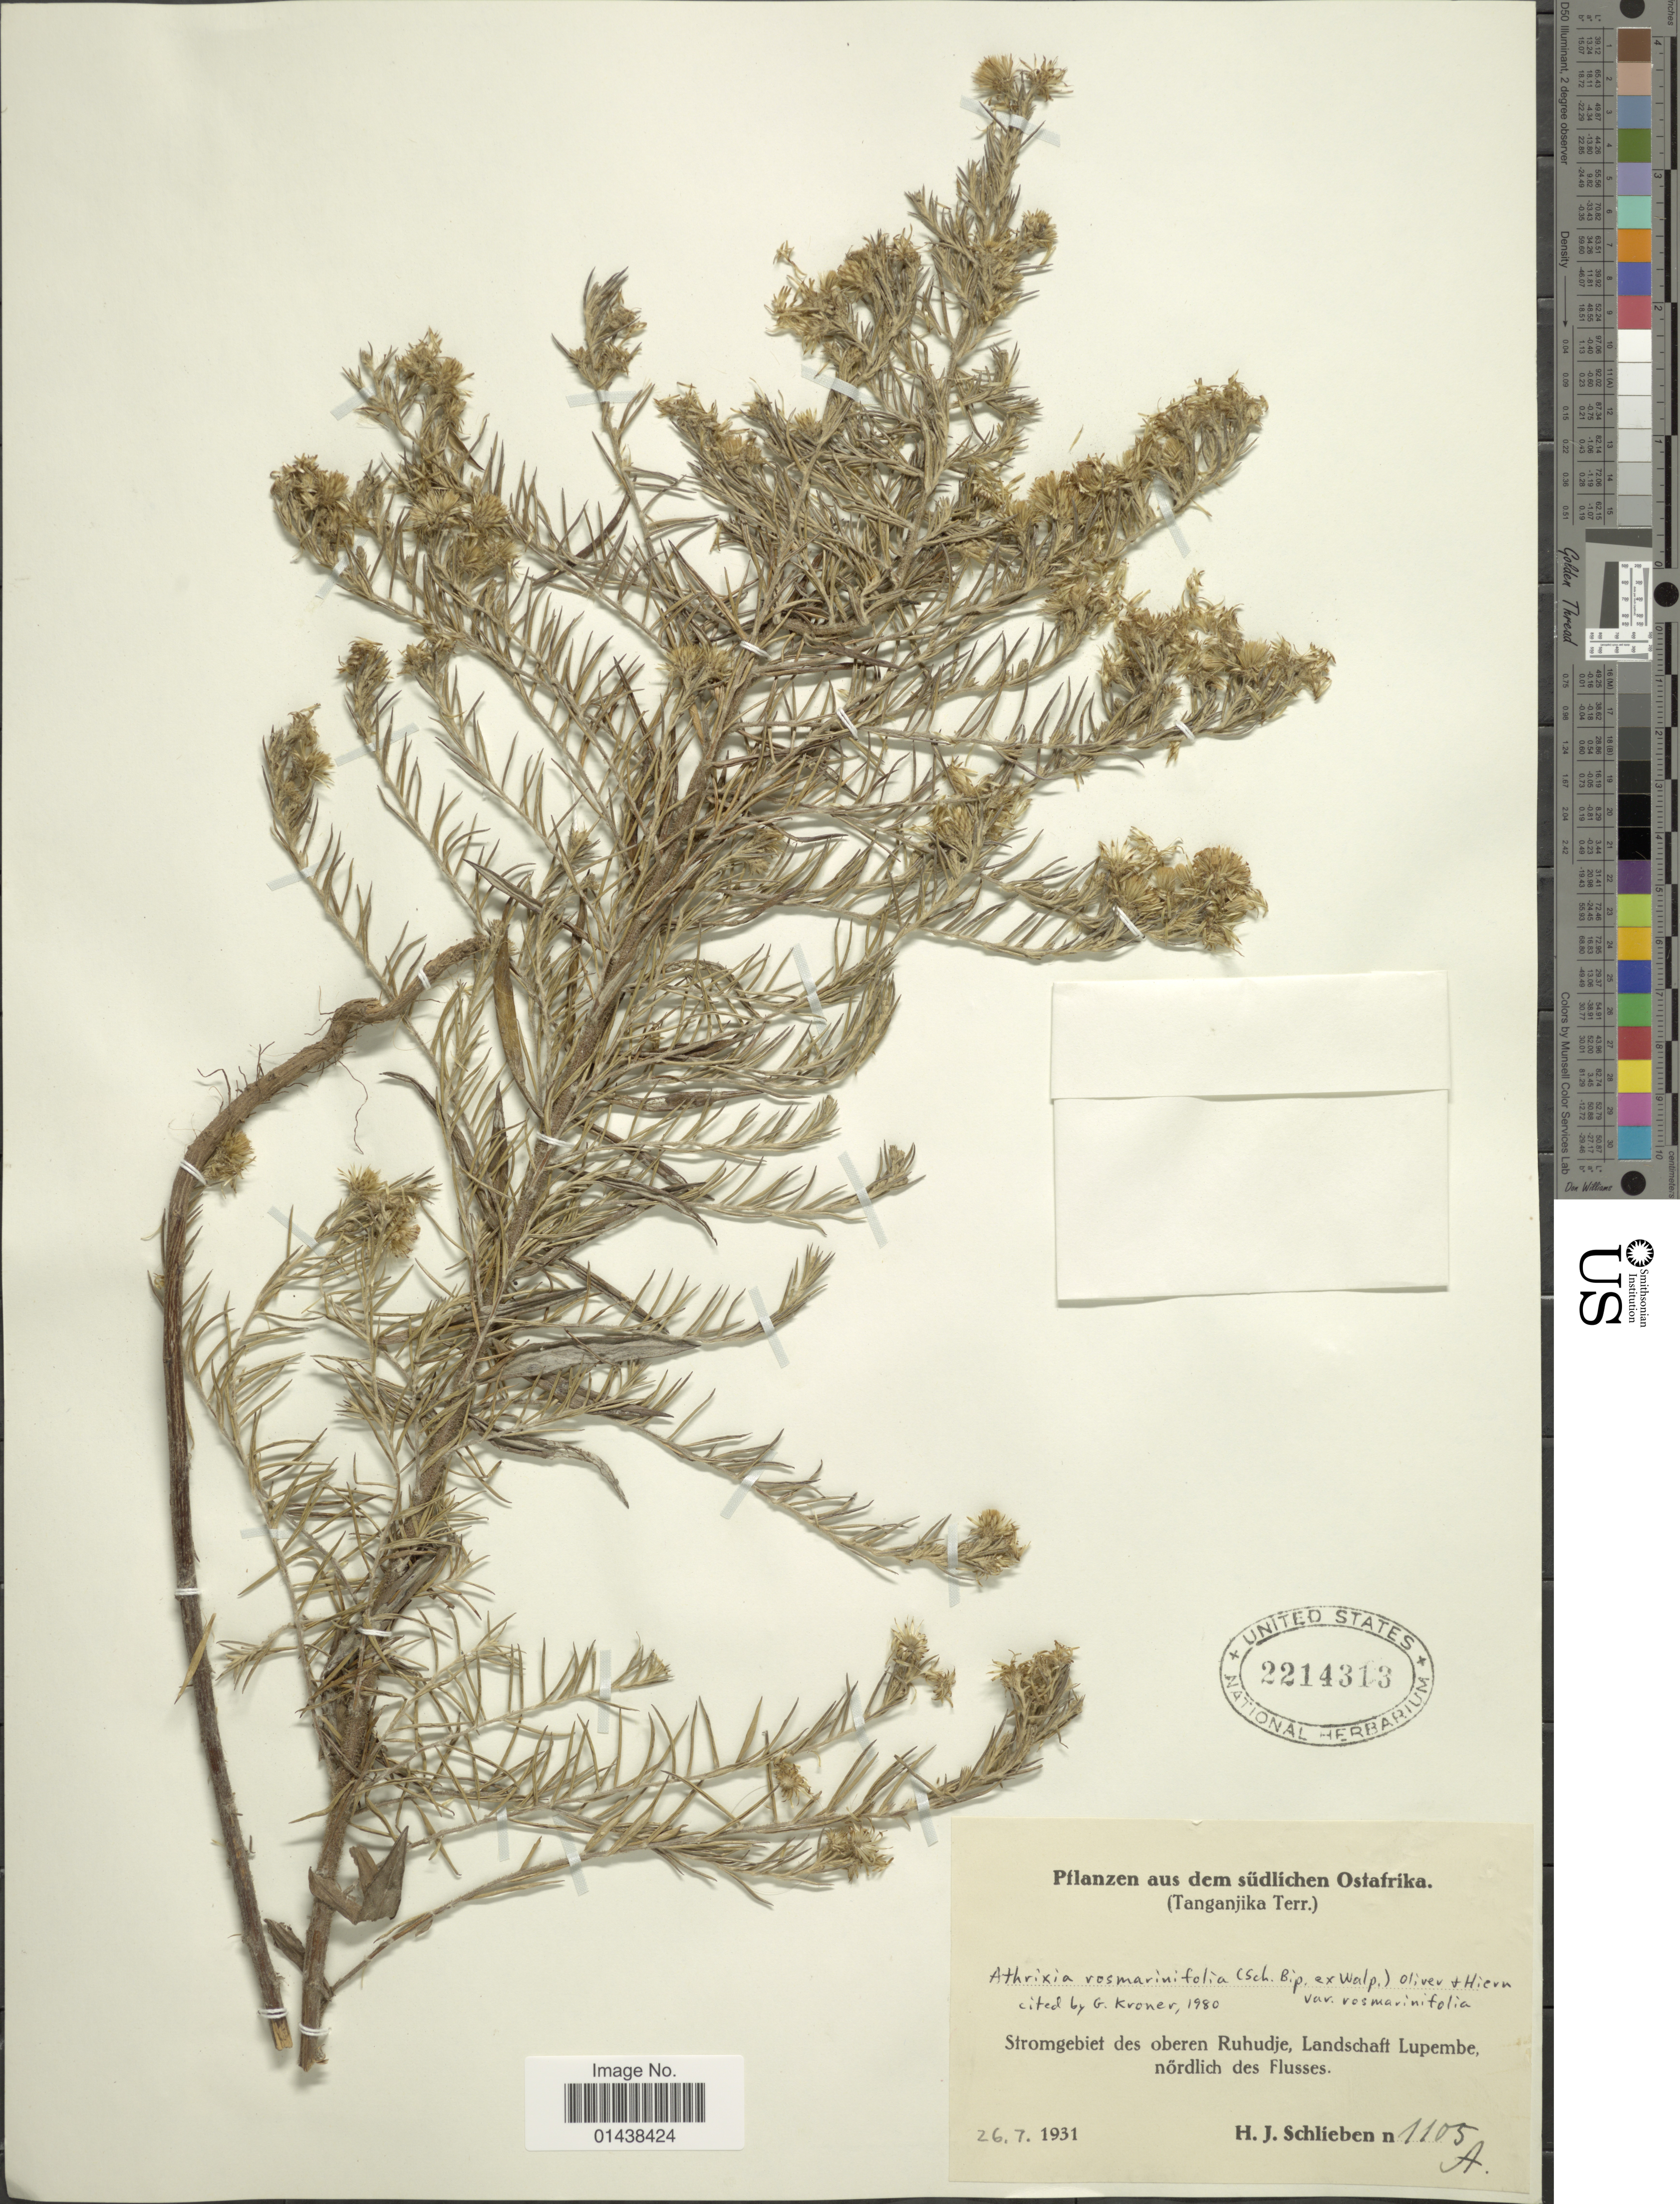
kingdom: Plantae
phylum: Tracheophyta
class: Magnoliopsida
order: Asterales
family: Asteraceae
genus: Athrixia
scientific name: Athrixia rosmarinifolia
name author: (Sch. Bip. ex Walp.) Oliv. & Hiern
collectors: H. J. Schlieben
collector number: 1105A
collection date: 1931-07-26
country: Tanzania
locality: Ostafrika. Tanganjika Terr. , Stromgebiet des oberen Ruhudje, Landschaft Lupembe, nordlich des Flusses.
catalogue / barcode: US 2214313